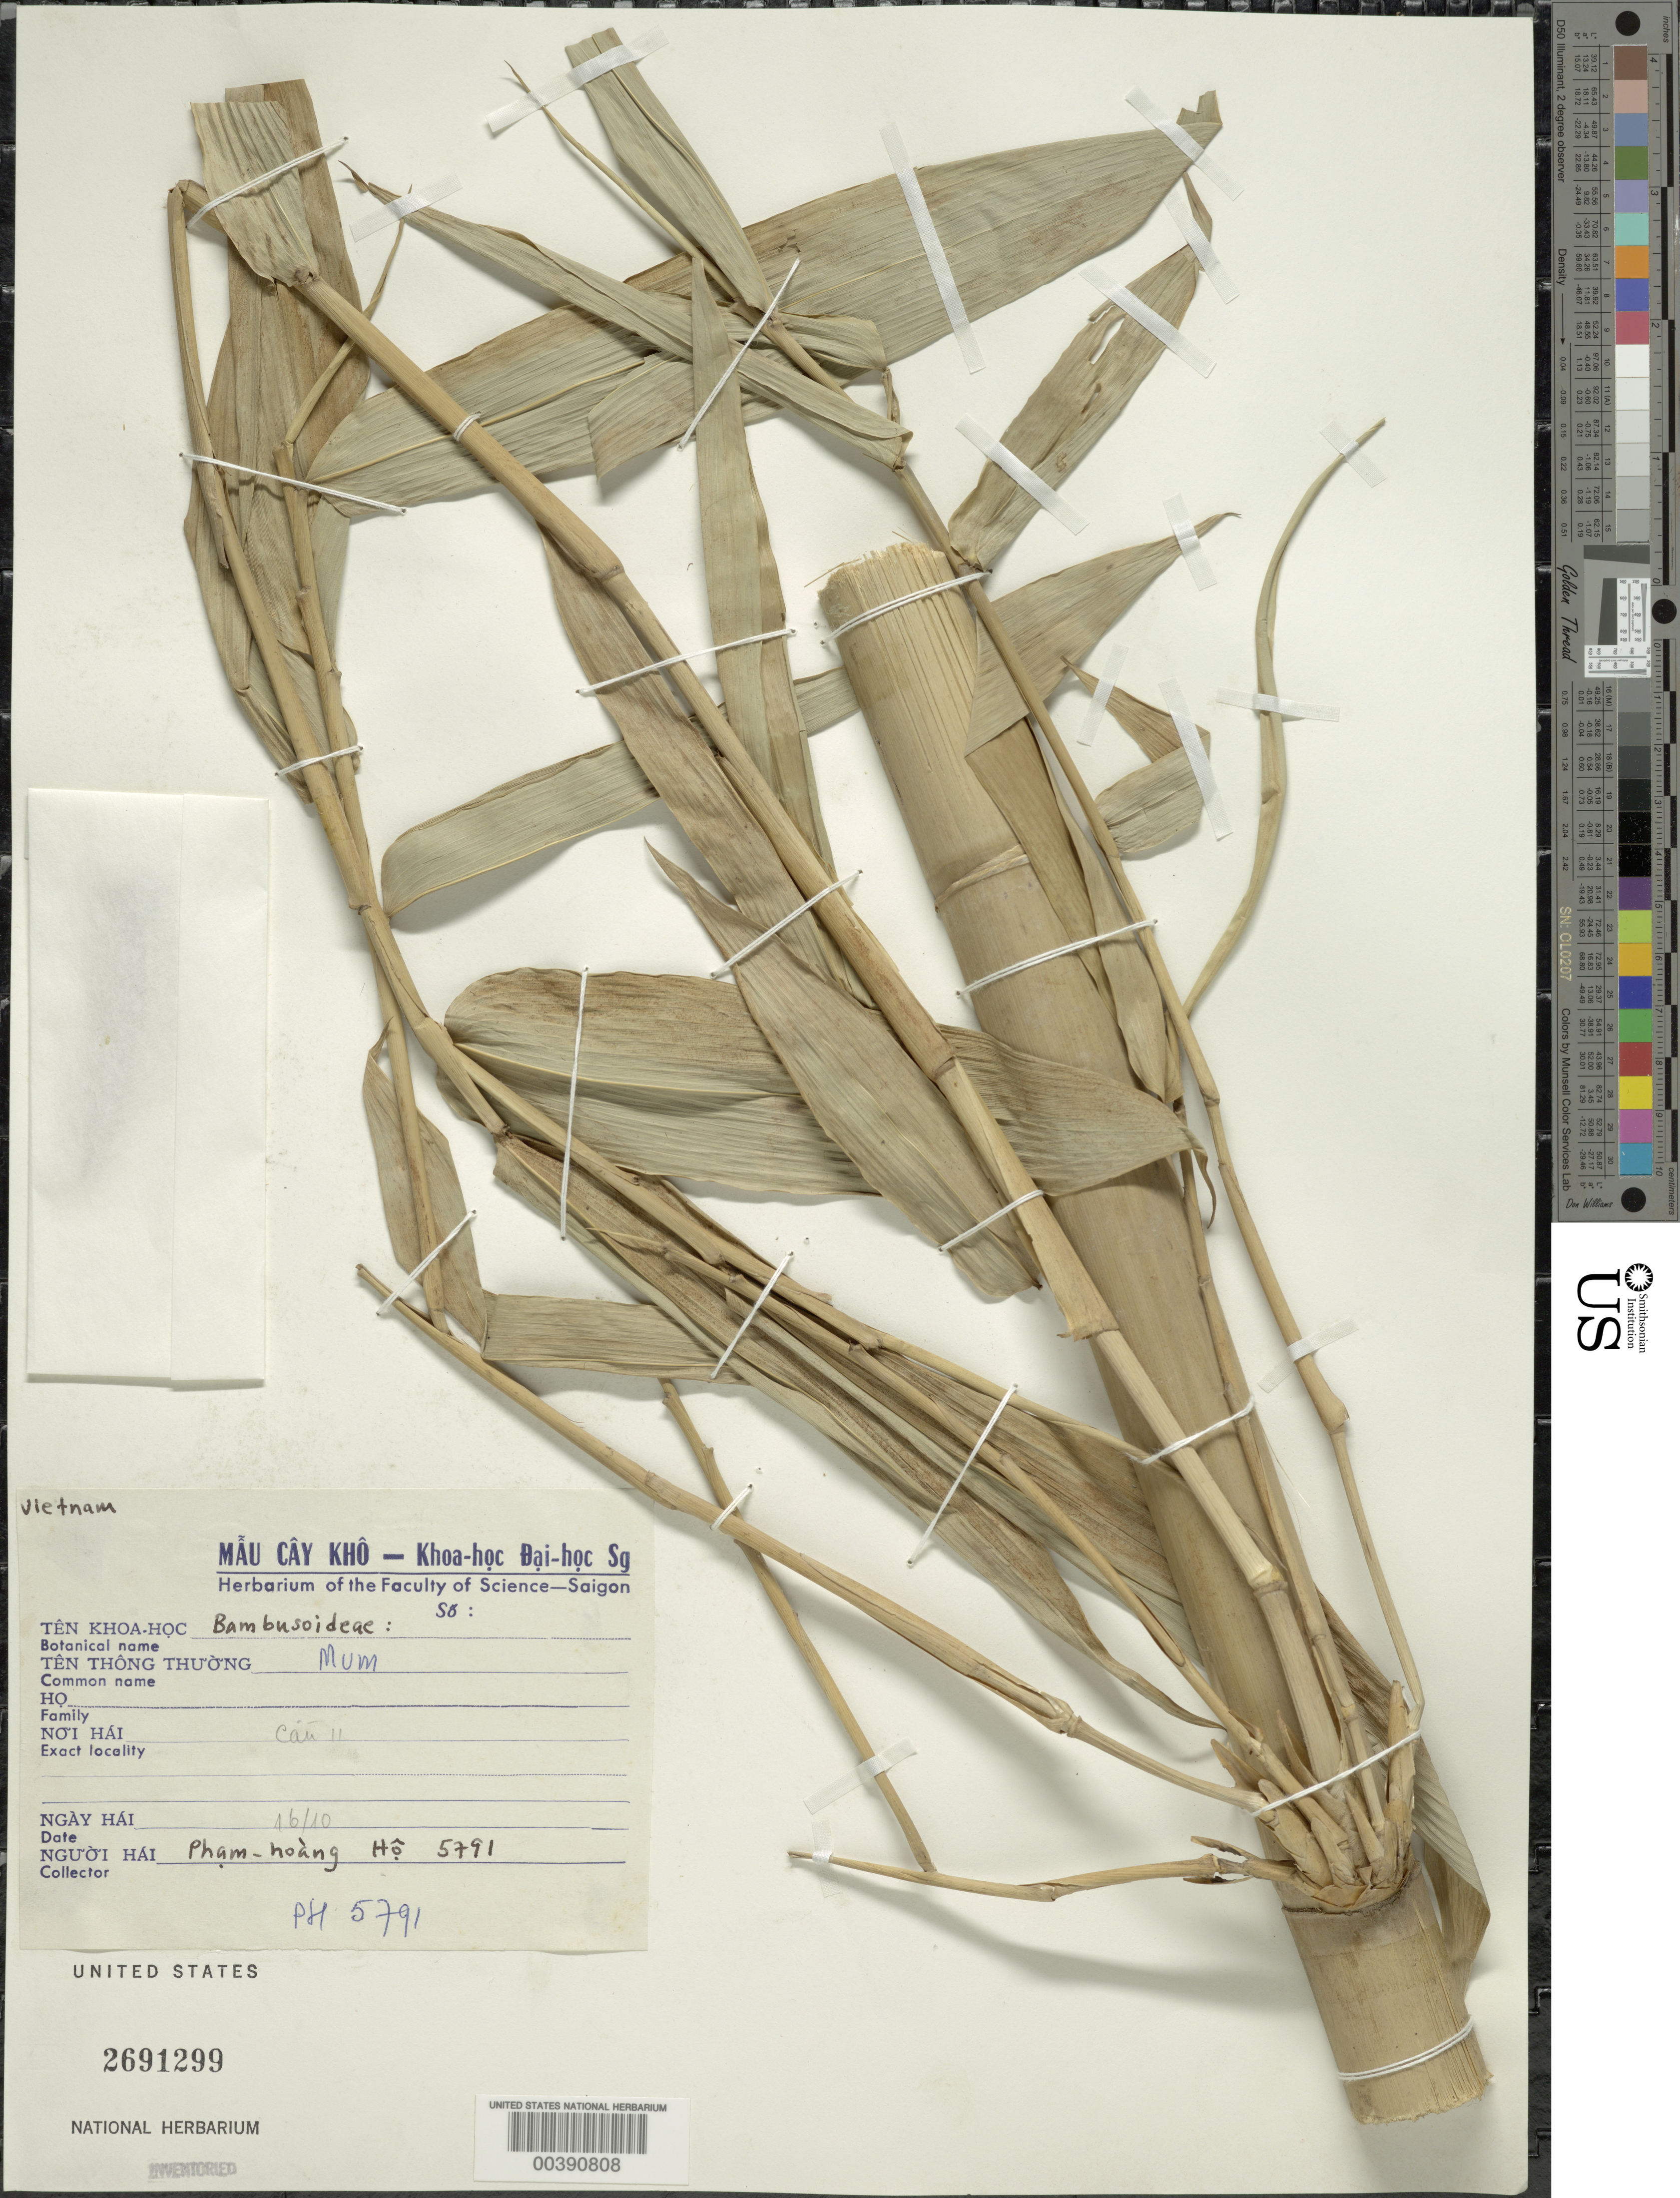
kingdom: Plantae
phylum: Tracheophyta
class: Liliopsida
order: Poales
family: Poaceae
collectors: P. H. Hoang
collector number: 5791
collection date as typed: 16 Oct 1971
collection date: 1971-10-16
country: Vietnam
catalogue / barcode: US 2691299